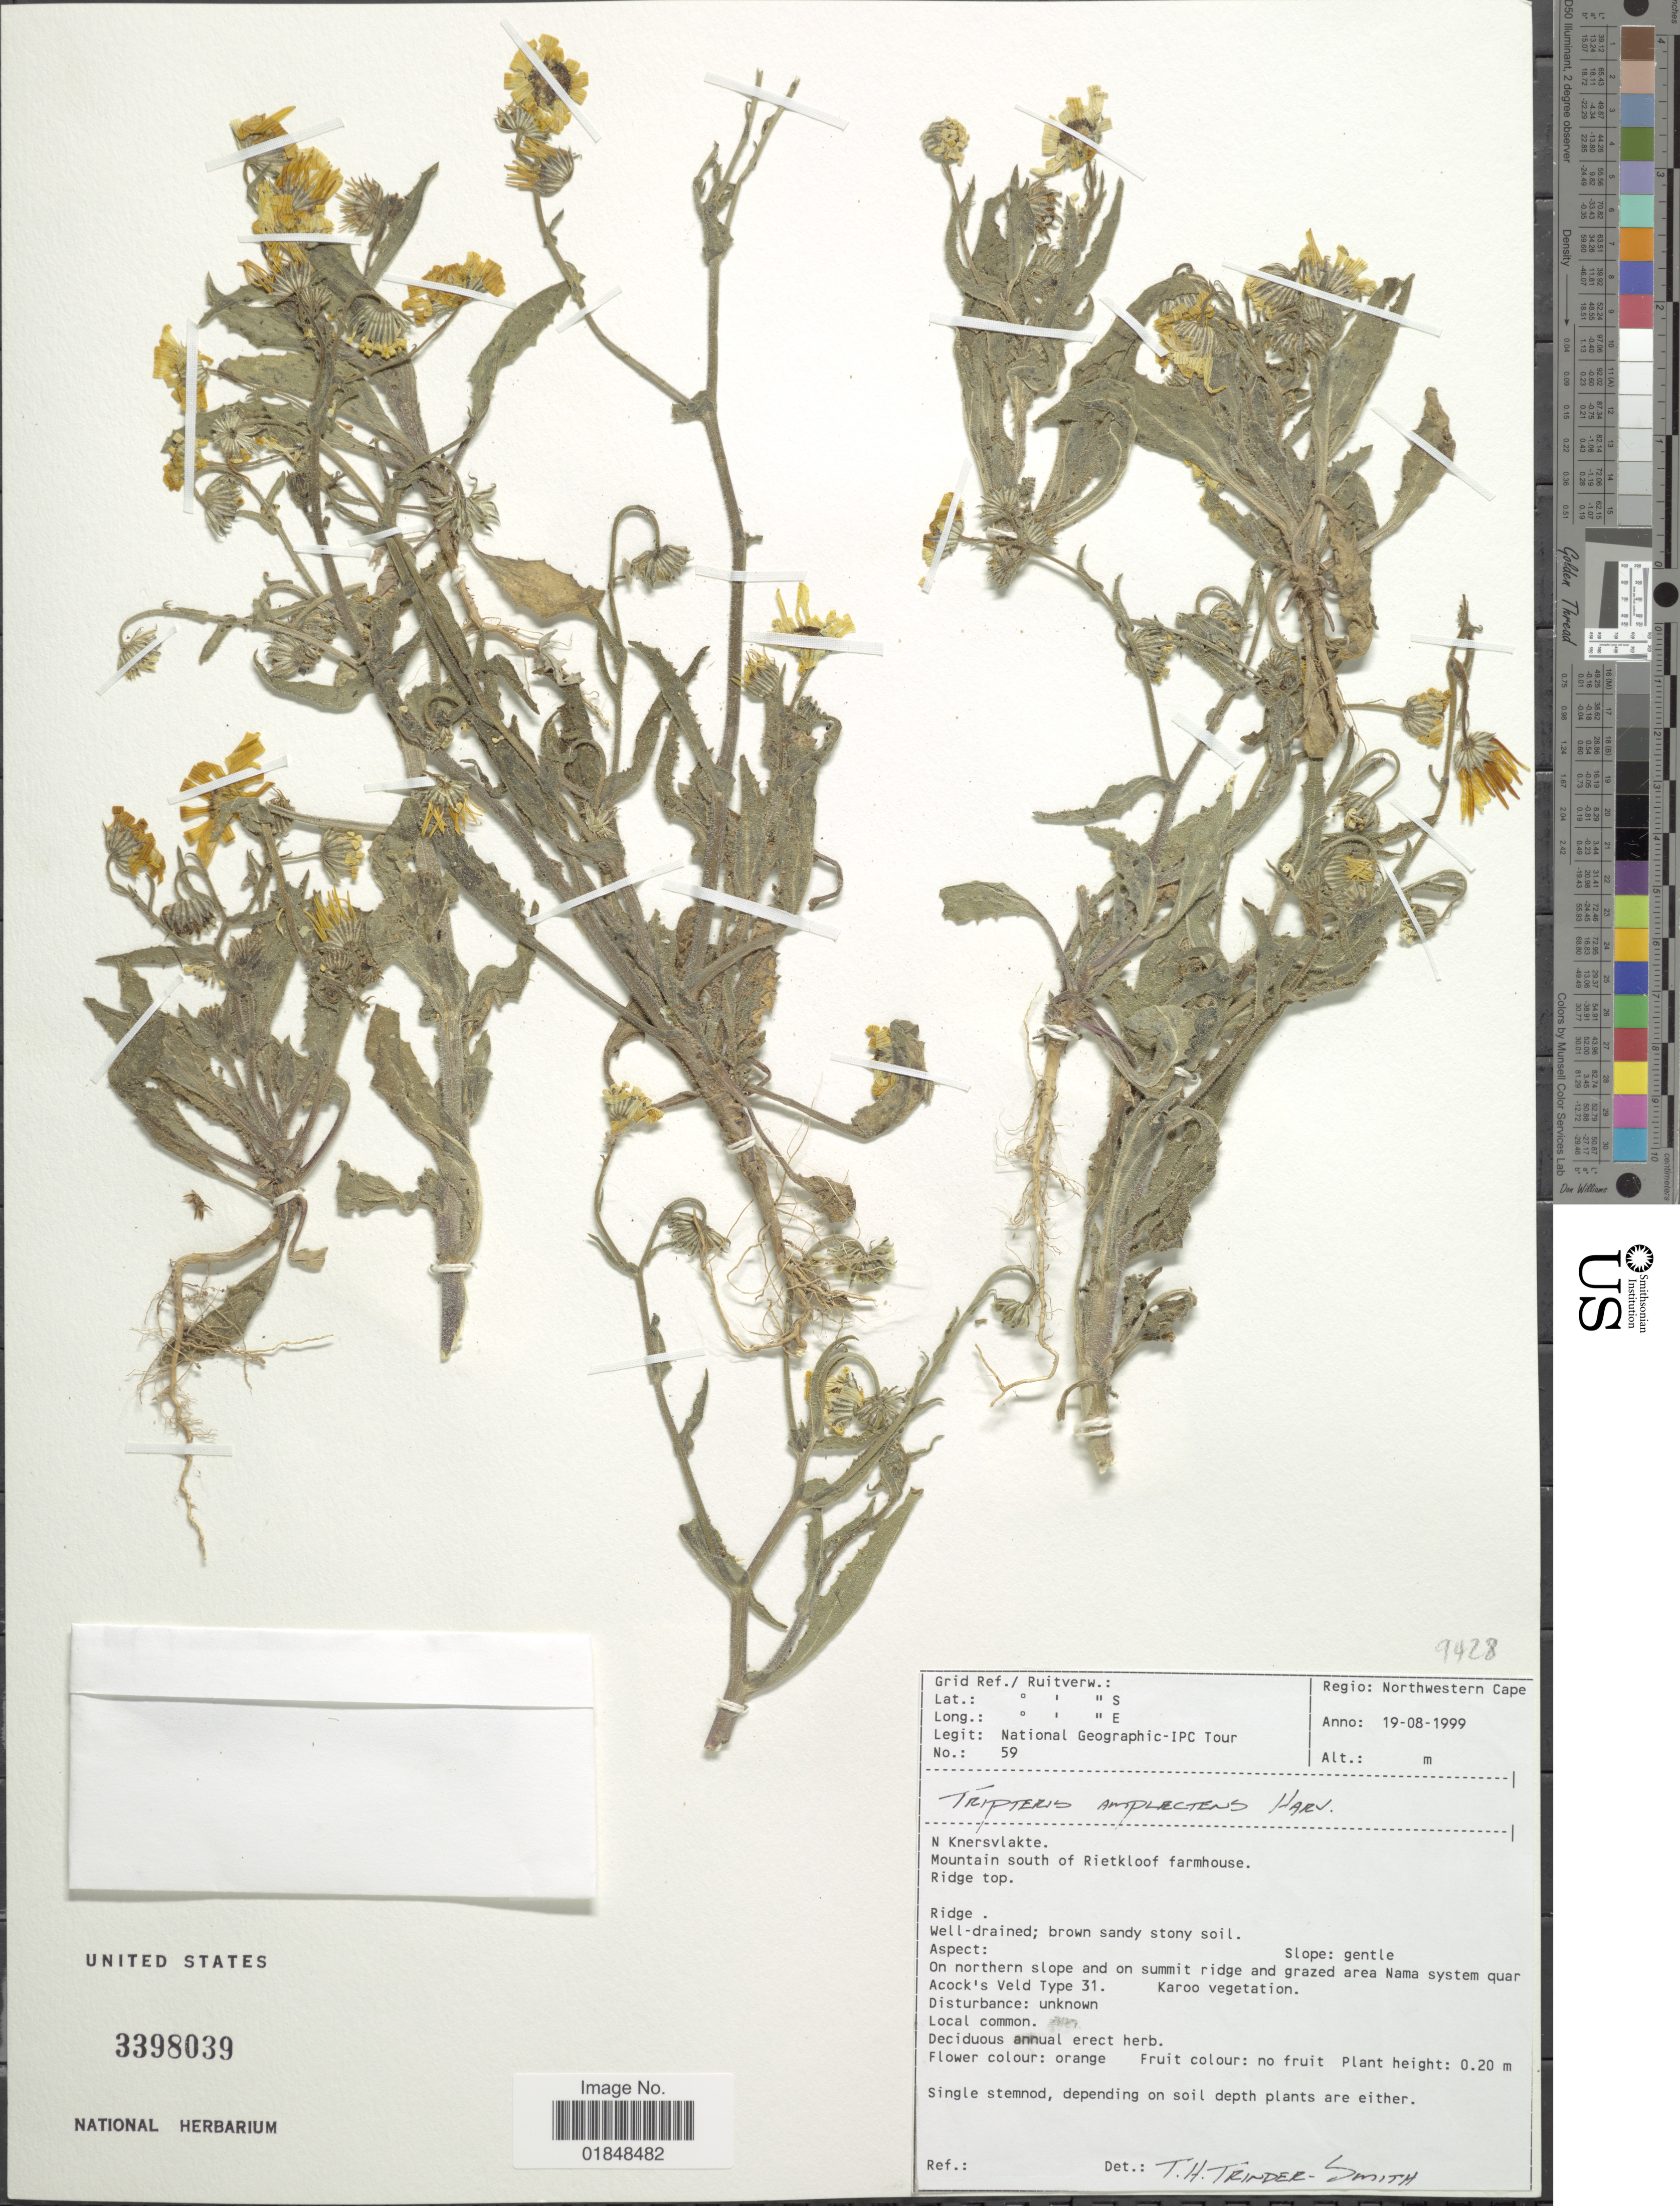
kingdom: Plantae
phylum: Tracheophyta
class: Magnoliopsida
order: Asterales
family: Asteraceae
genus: Norlindhia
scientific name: Norlindhia amplectens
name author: (Harv.) B. Nord.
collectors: National Geographic IPC T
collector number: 59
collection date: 1999-08-19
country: South Africa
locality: Northwestern Cape. N knersvlakte Mountain south of Rietkloof farmhouse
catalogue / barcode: US 3398039